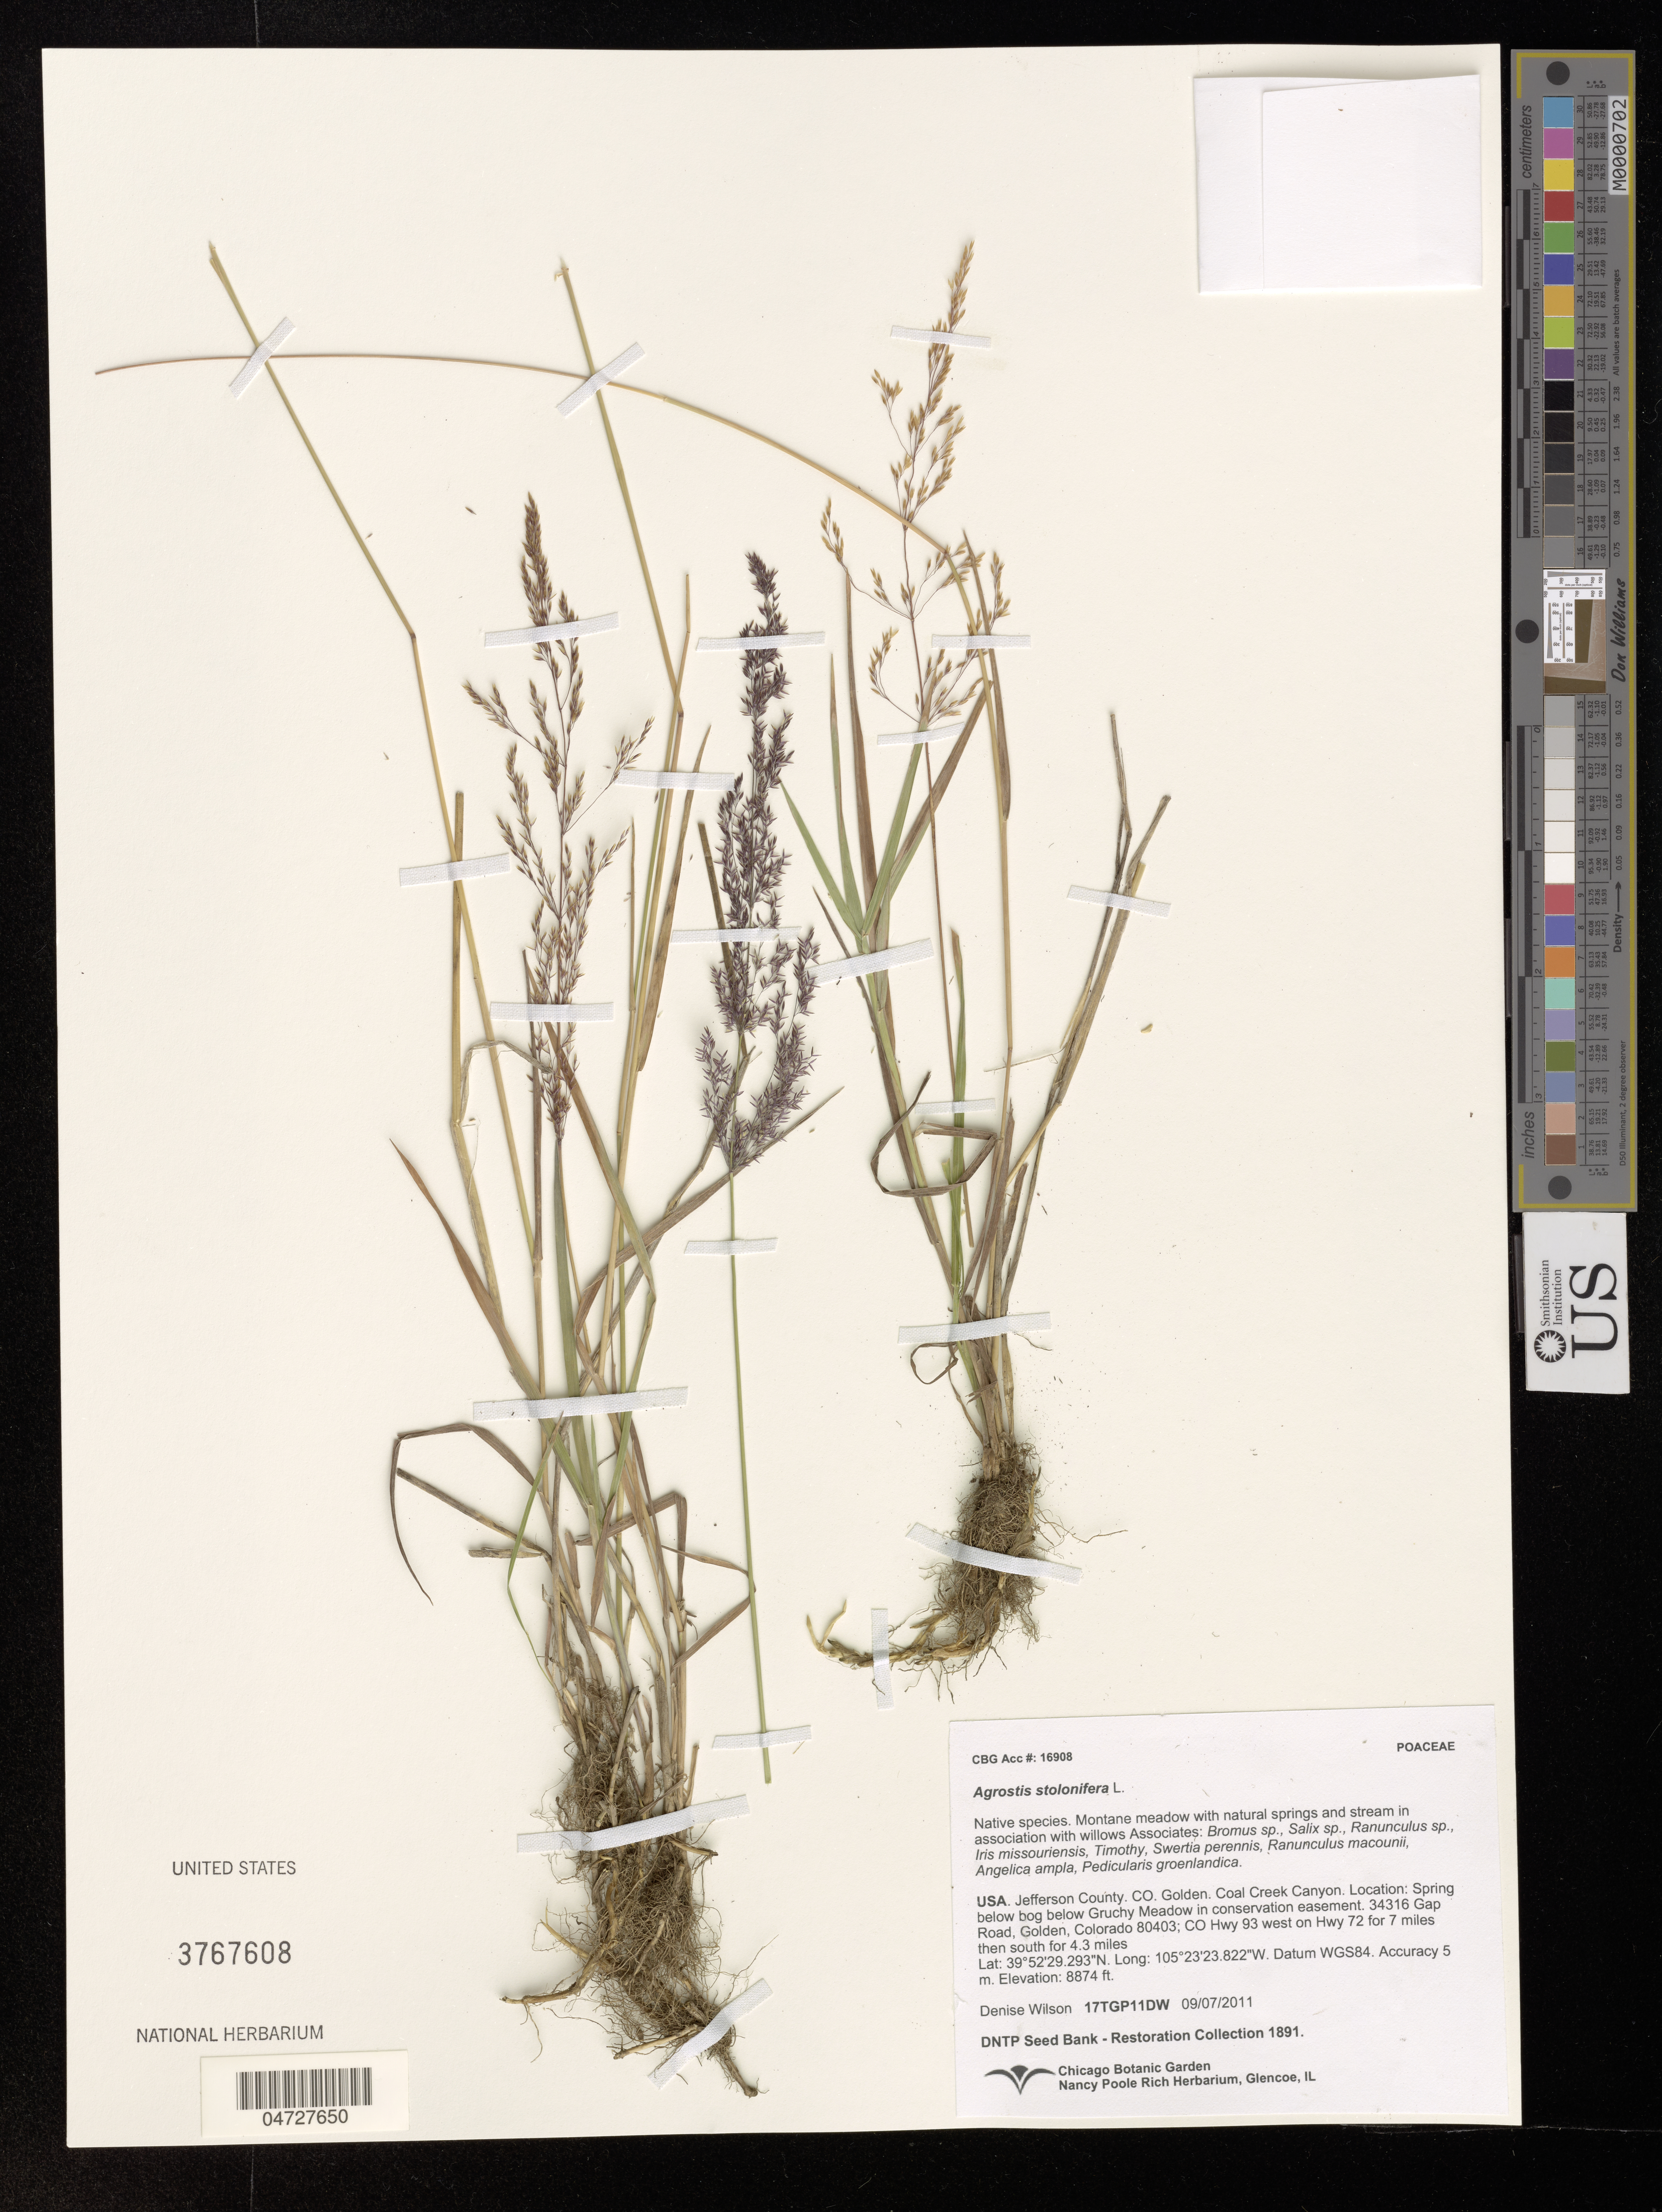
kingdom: Plantae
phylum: Tracheophyta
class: Liliopsida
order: Poales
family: Poaceae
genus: Agrostis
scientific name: Agrostis stolonifera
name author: L.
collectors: D. Wilson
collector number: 17TGP11DW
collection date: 2011-07-09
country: United States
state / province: Colorado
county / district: Jefferson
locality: Jefferson County. Golden. Coal Creek Canyon. Spring below bog below Gruchy Meadow in conservation easement. 34316 Gap Road, 80403; Hwy 93 west on Hwy 72 for 7 miles then south for 4.3 miles.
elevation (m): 2705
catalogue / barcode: US 3767608